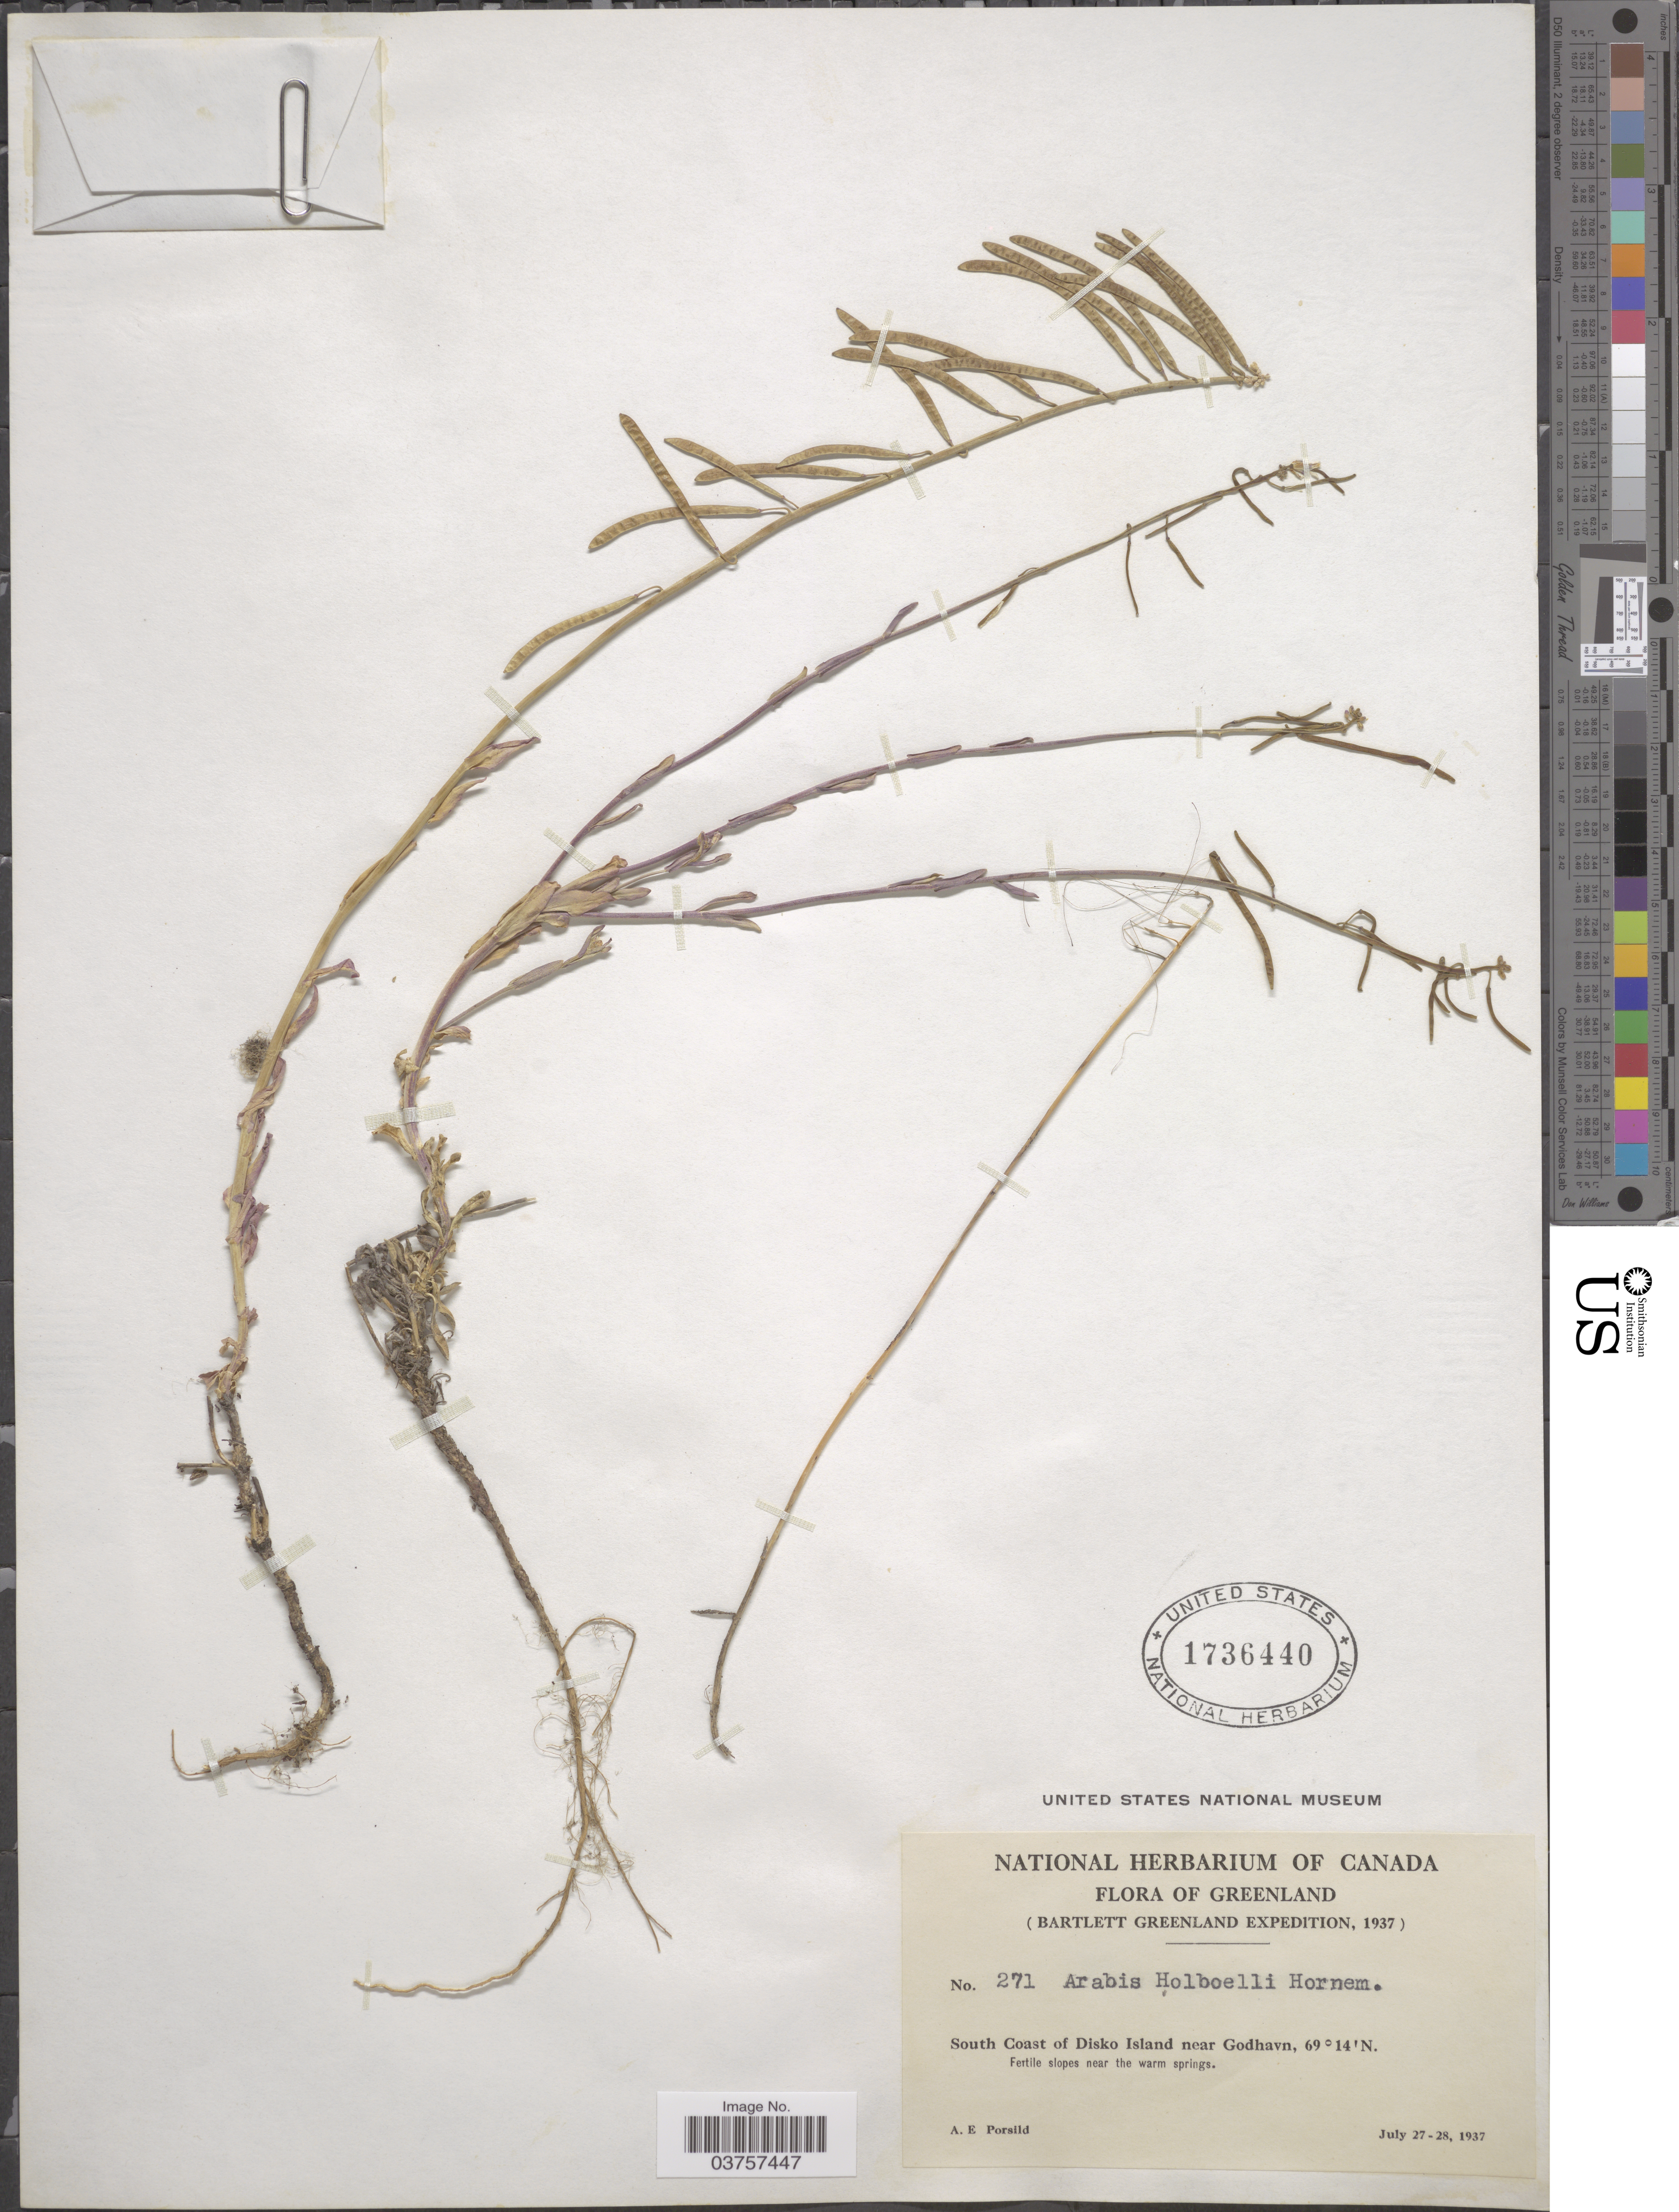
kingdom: Plantae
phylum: Tracheophyta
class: Magnoliopsida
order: Brassicales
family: Brassicaceae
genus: Arabis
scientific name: Arabis holboellii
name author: Hornem.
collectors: A. E. Porsild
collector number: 271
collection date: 1937-07-27/1937-07-28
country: Greenland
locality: South Coast of Disko Island near Godhavn.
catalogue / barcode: US 1736440